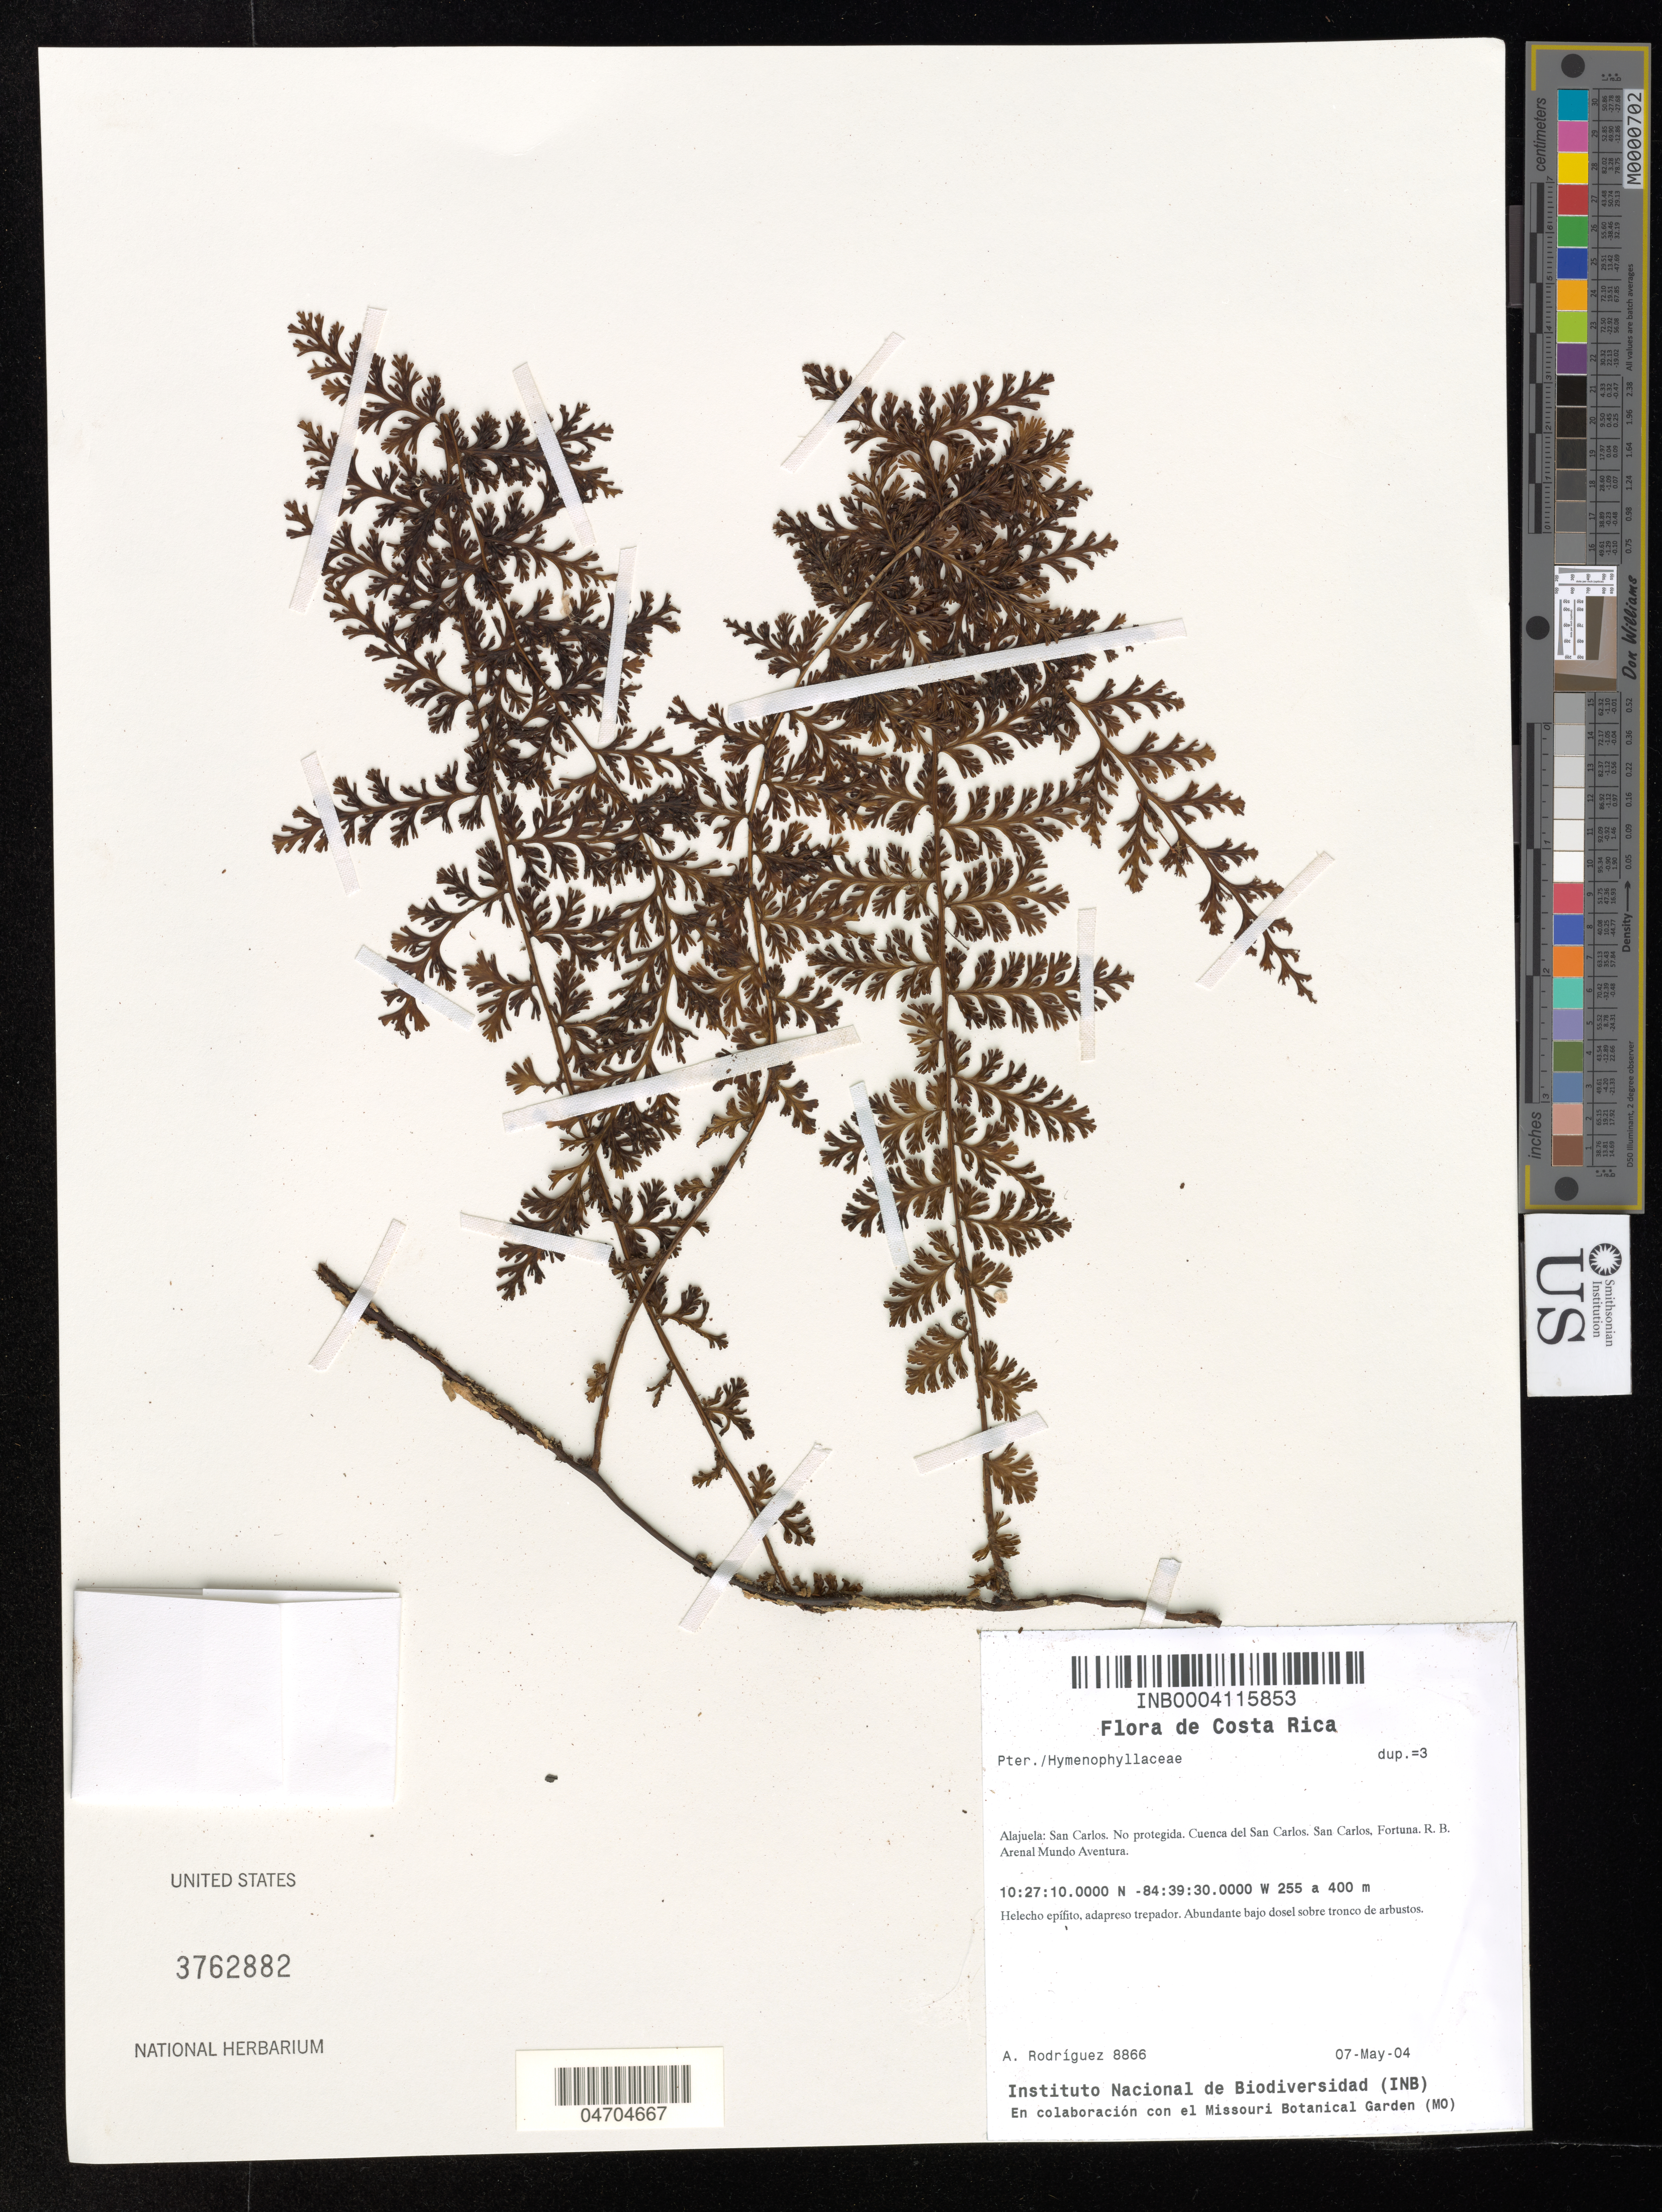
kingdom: Plantae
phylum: Tracheophyta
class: Polypodiopsida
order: Hymenophyllales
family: Hymenophyllaceae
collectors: A. Rodríguez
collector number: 8866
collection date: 2004-05-07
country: Costa Rica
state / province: Alajuela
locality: San Carlos. No protegida. Cuenca del San Carlos. San Carlos, Fortuna. R. B. Arenal Mundo Aventura.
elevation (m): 255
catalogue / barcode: US 3762882